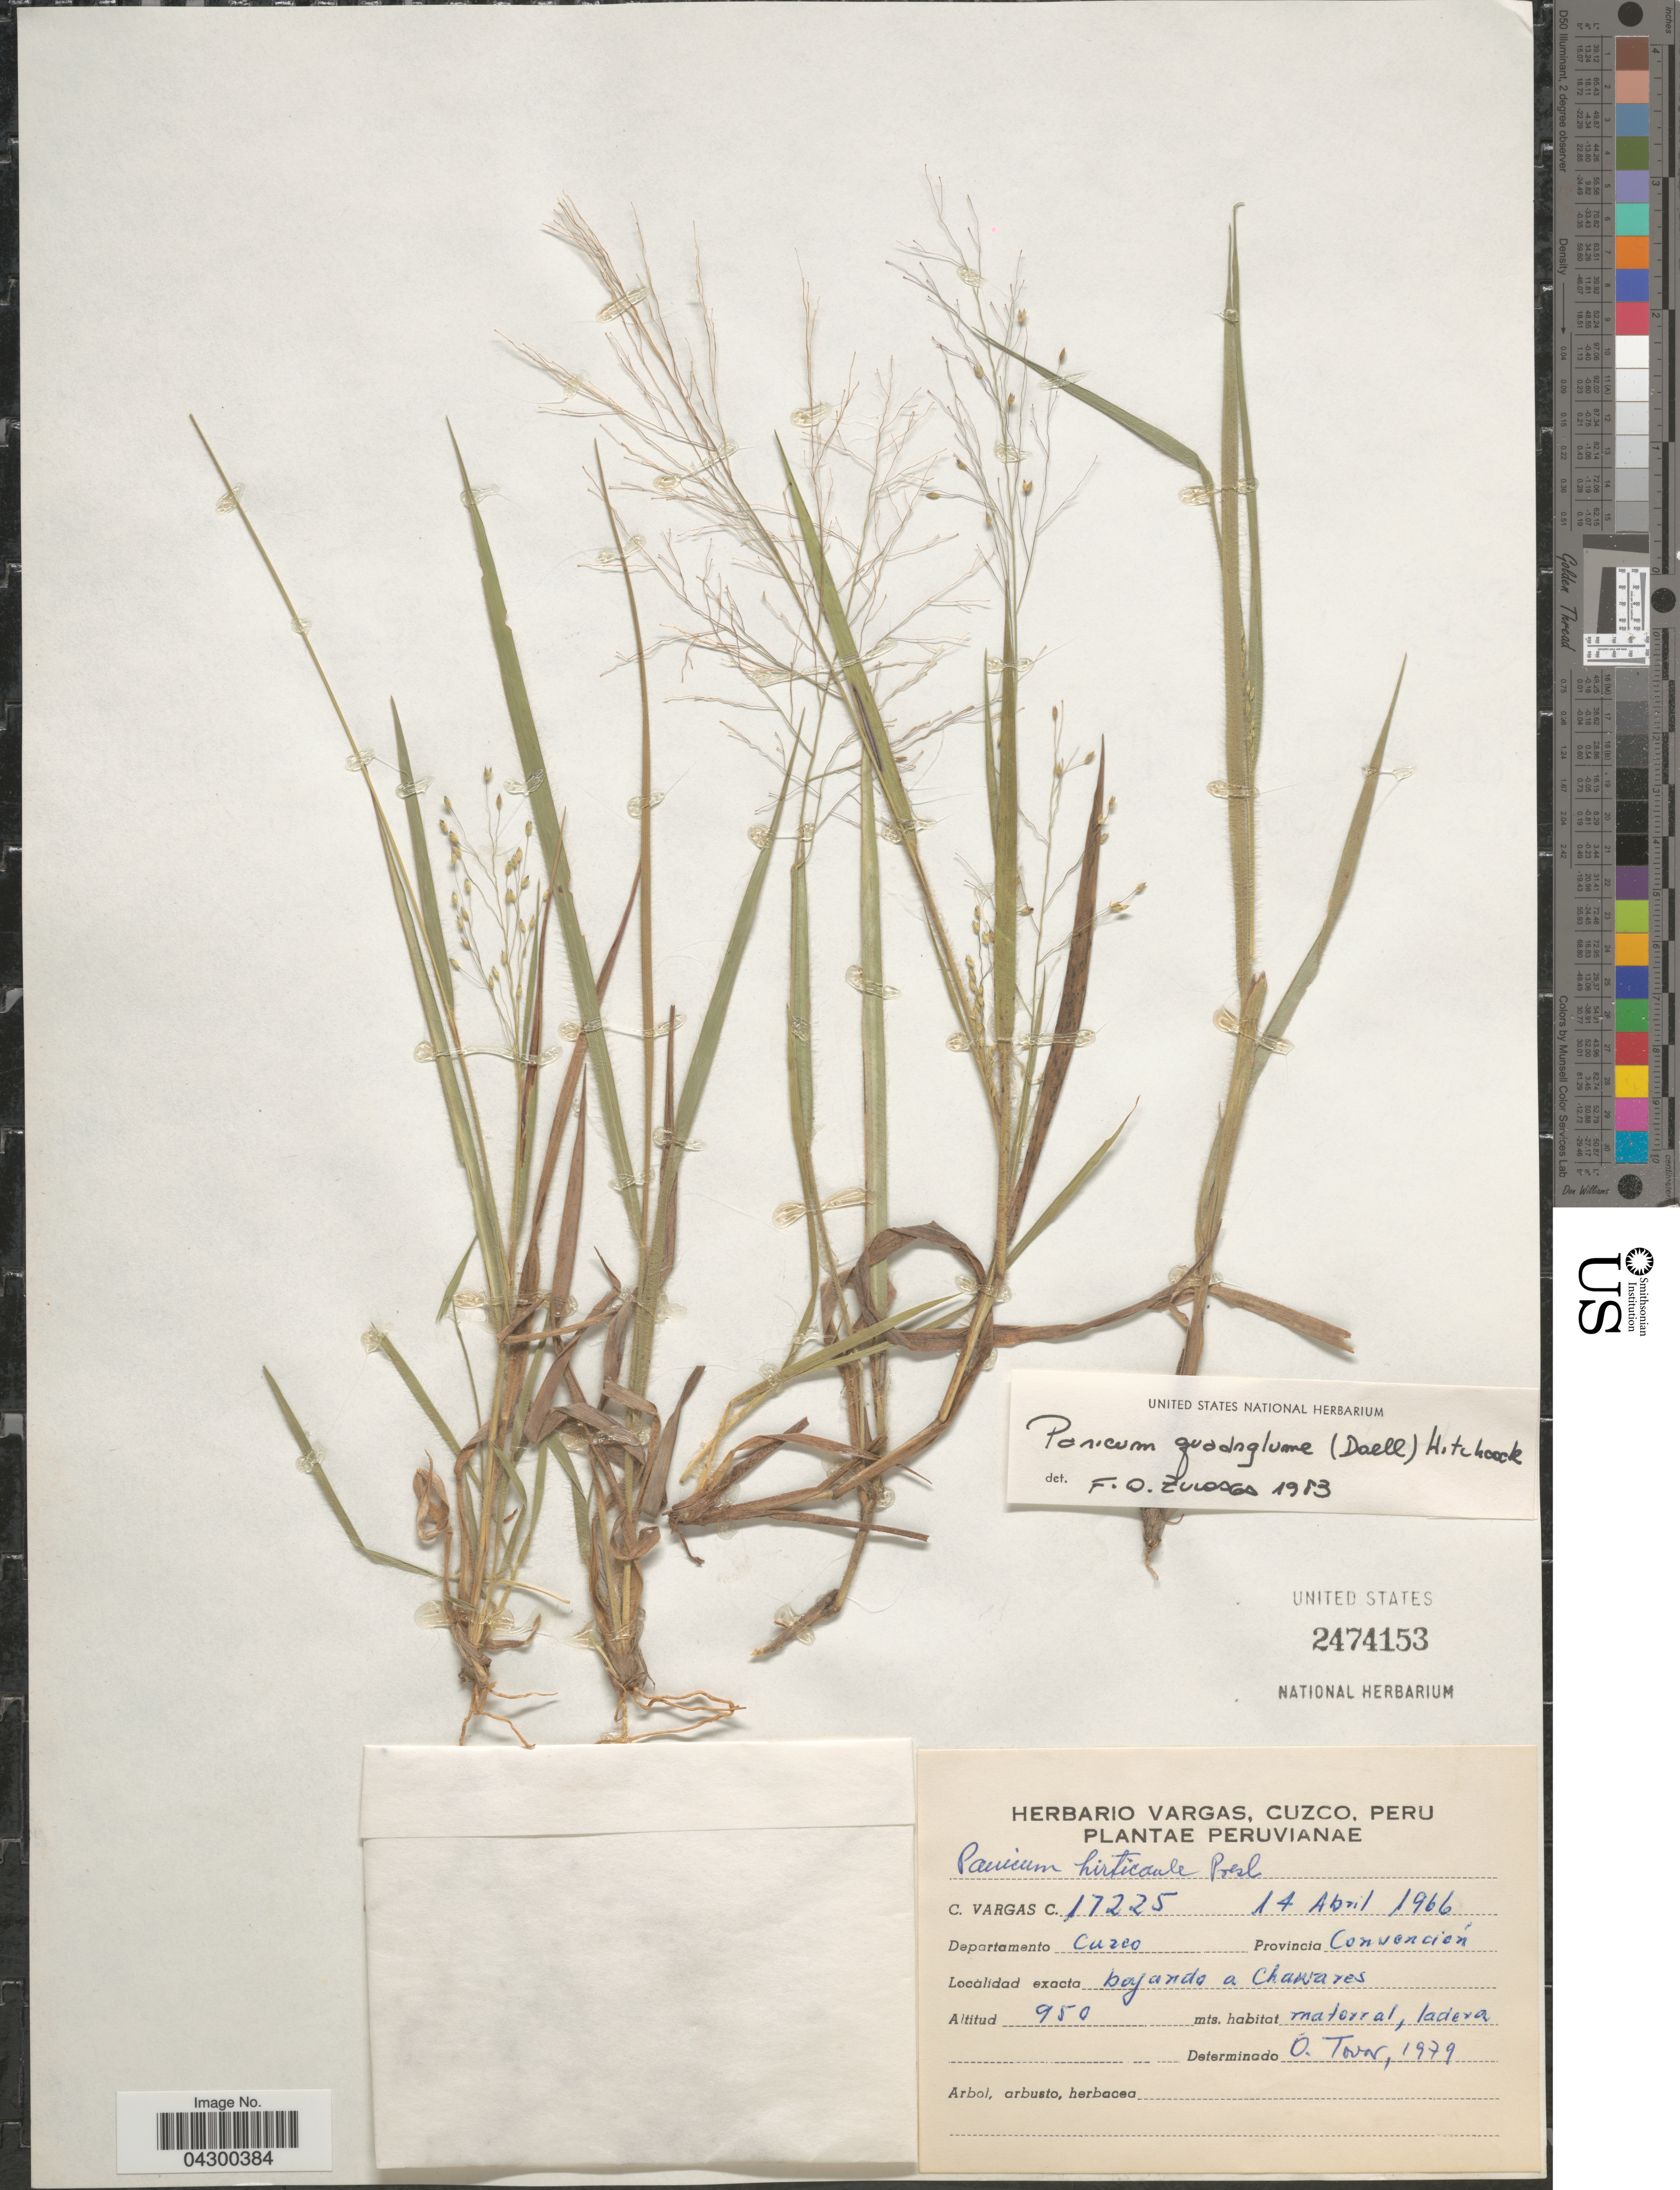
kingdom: Plantae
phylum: Tracheophyta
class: Liliopsida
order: Poales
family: Poaceae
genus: Panicum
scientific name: Panicum quadriglume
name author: (Döll) Hitchc.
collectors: C. Vargas Calderón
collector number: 17225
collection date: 1966-04-14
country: Peru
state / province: Cusco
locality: Bajando a Chawares, Provincia Convención, Departamento Cuzco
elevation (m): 950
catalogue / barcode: US 2474153